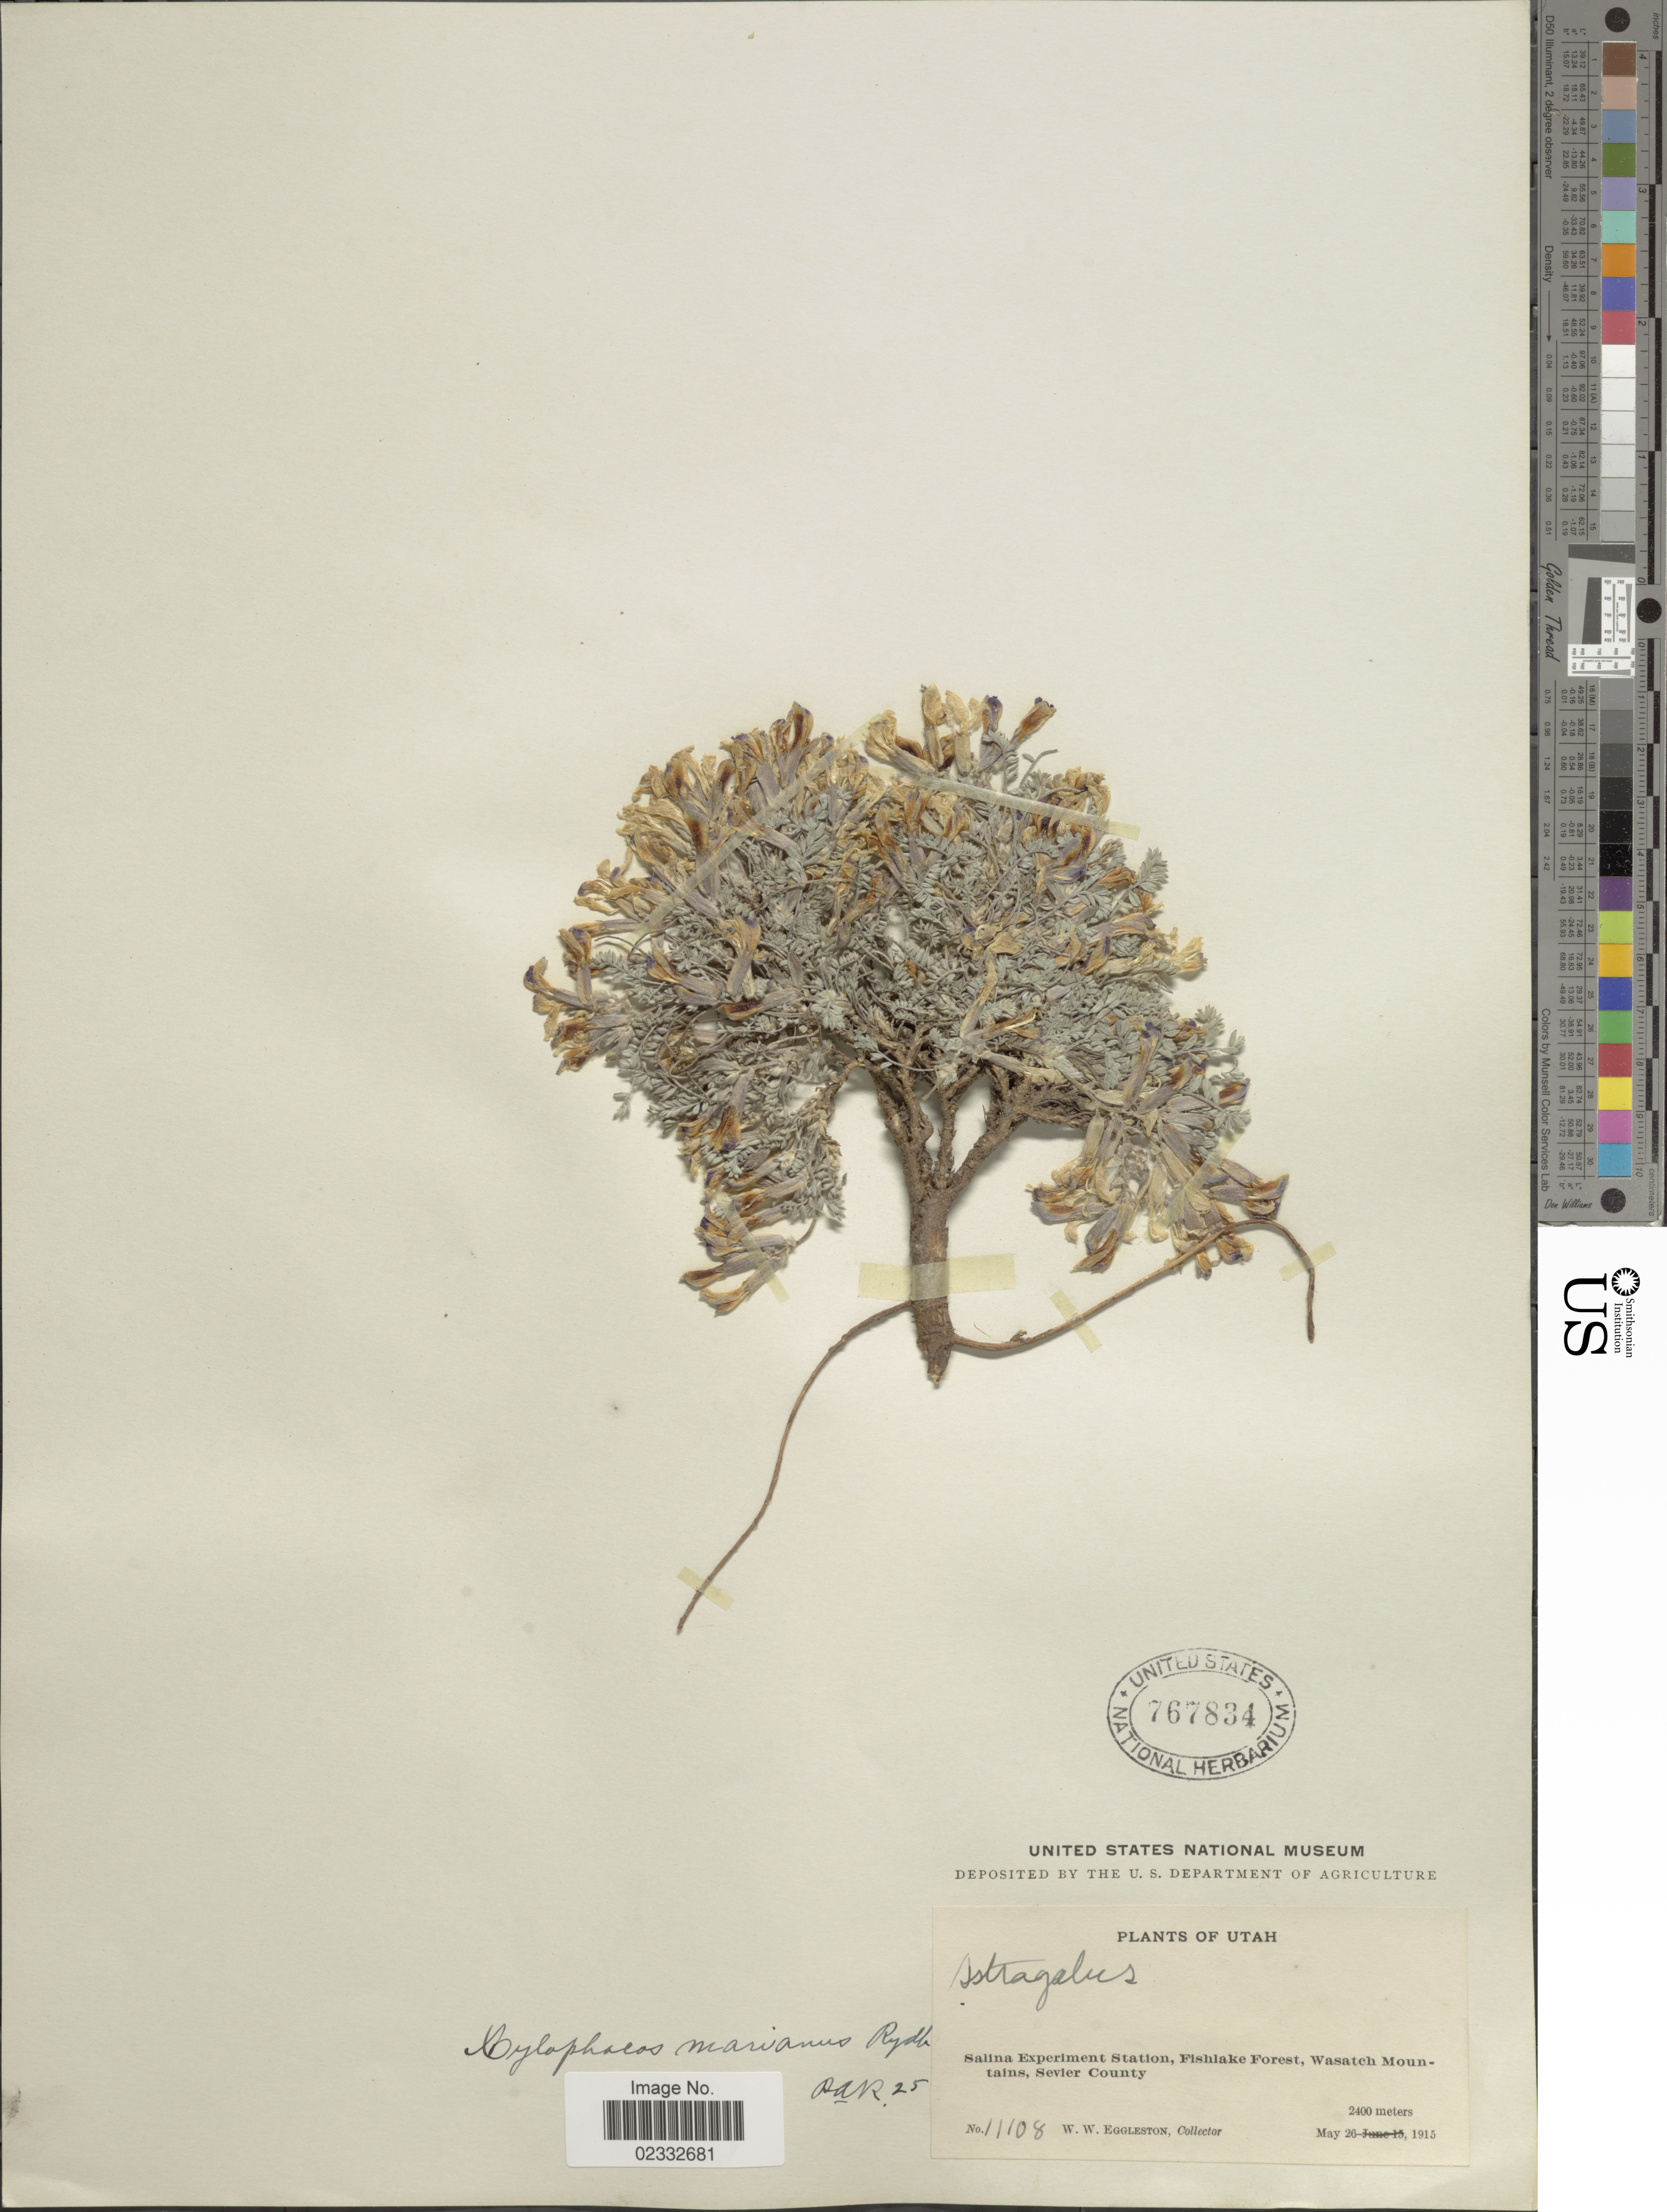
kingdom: Plantae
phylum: Tracheophyta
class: Magnoliopsida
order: Fabales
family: Fabaceae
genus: Astragalus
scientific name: Astragalus marianus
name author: Huber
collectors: W. W. Eggleston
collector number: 11108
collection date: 1915-05-26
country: United States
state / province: Utah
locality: Salina Experiment Station, Fishlake Forest, Wasatch Mountains, Sevier County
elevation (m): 2400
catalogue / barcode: US 767834